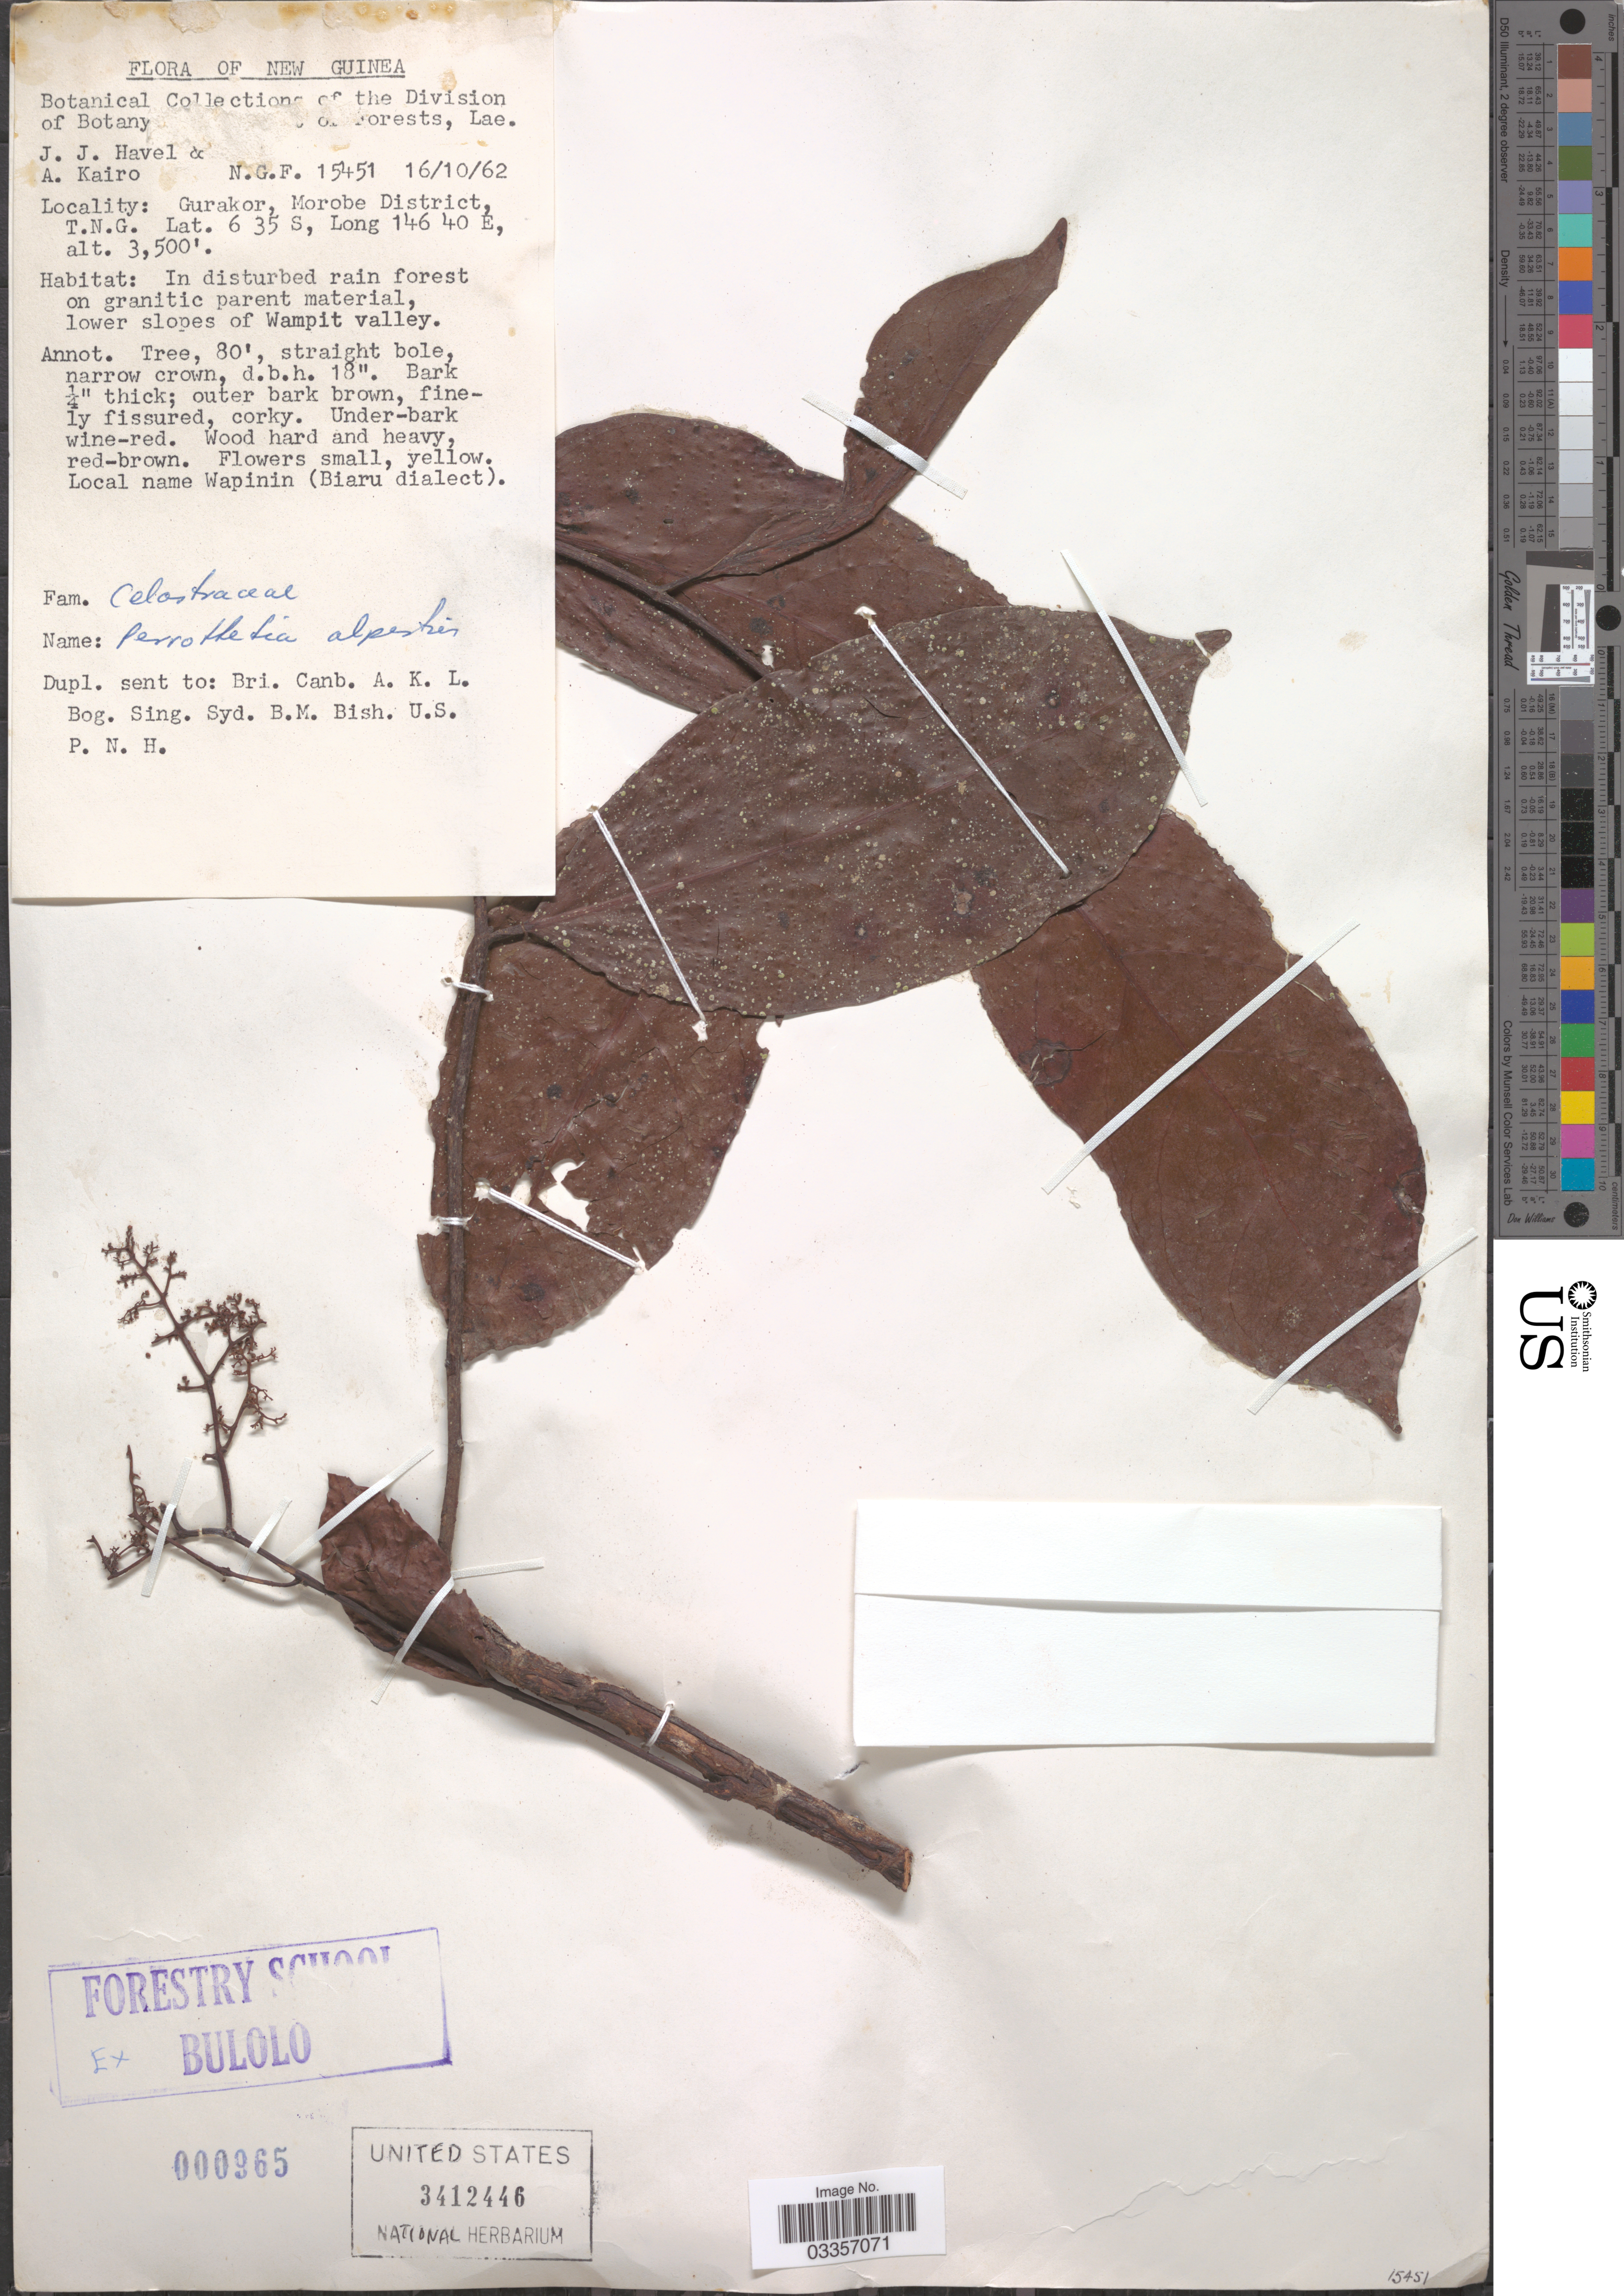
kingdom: Plantae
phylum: Tracheophyta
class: Magnoliopsida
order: Huerteales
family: Dipentodontaceae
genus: Perrottetia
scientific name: Perrottetia alpestris subsp. moluccana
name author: (Blume) Ding Hou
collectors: J. Havel & A. Kairo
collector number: NGF15451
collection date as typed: Transcribed d/m/y: 16/10/62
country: Papua New Guinea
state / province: Morobe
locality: New Guinea, Gurakor, Morobe District, T.N.G., lower slopes of Wampit valley.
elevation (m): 1067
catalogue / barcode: US 3412446